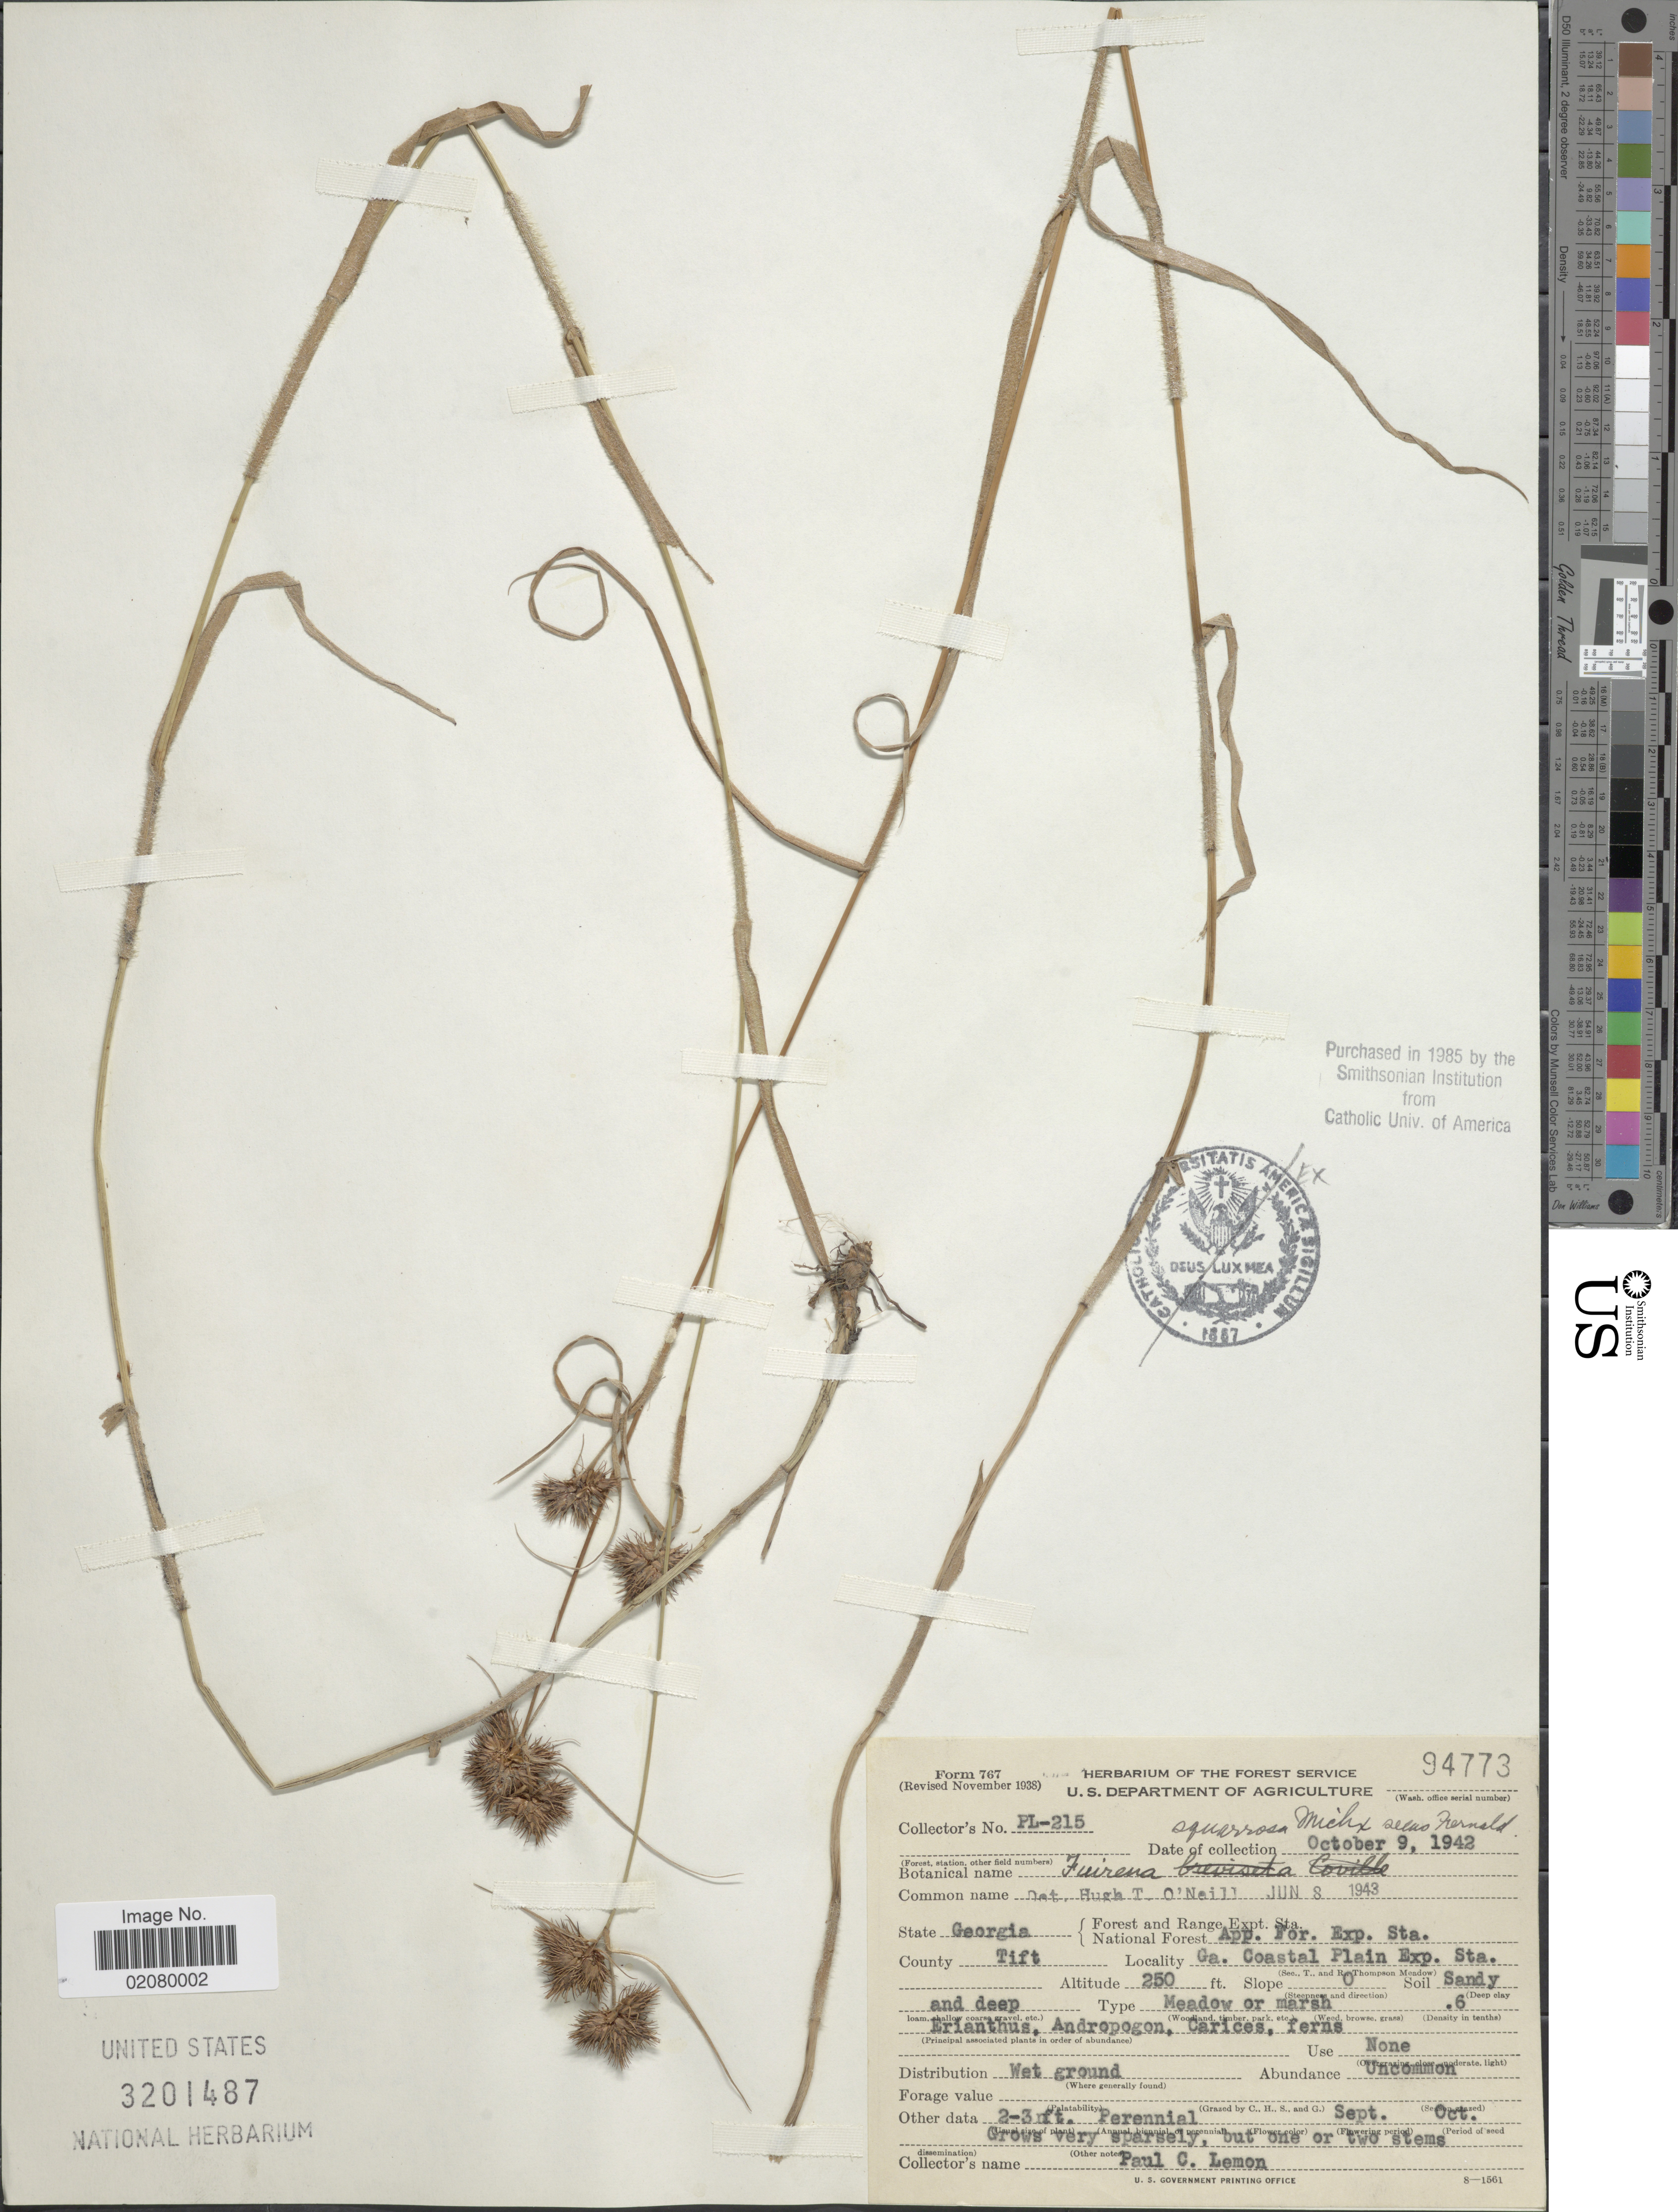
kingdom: Plantae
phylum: Tracheophyta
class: Liliopsida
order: Poales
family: Cyperaceae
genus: Fuirena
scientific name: Fuirena squarrosa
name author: Michx.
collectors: P. Lemon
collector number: PL-215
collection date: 1942-10-09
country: United States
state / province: Georgia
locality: App. For. Exp. Sta. County Tift. Ga. Coastal Plain Exp. Sta.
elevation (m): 76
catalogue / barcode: US 3201487